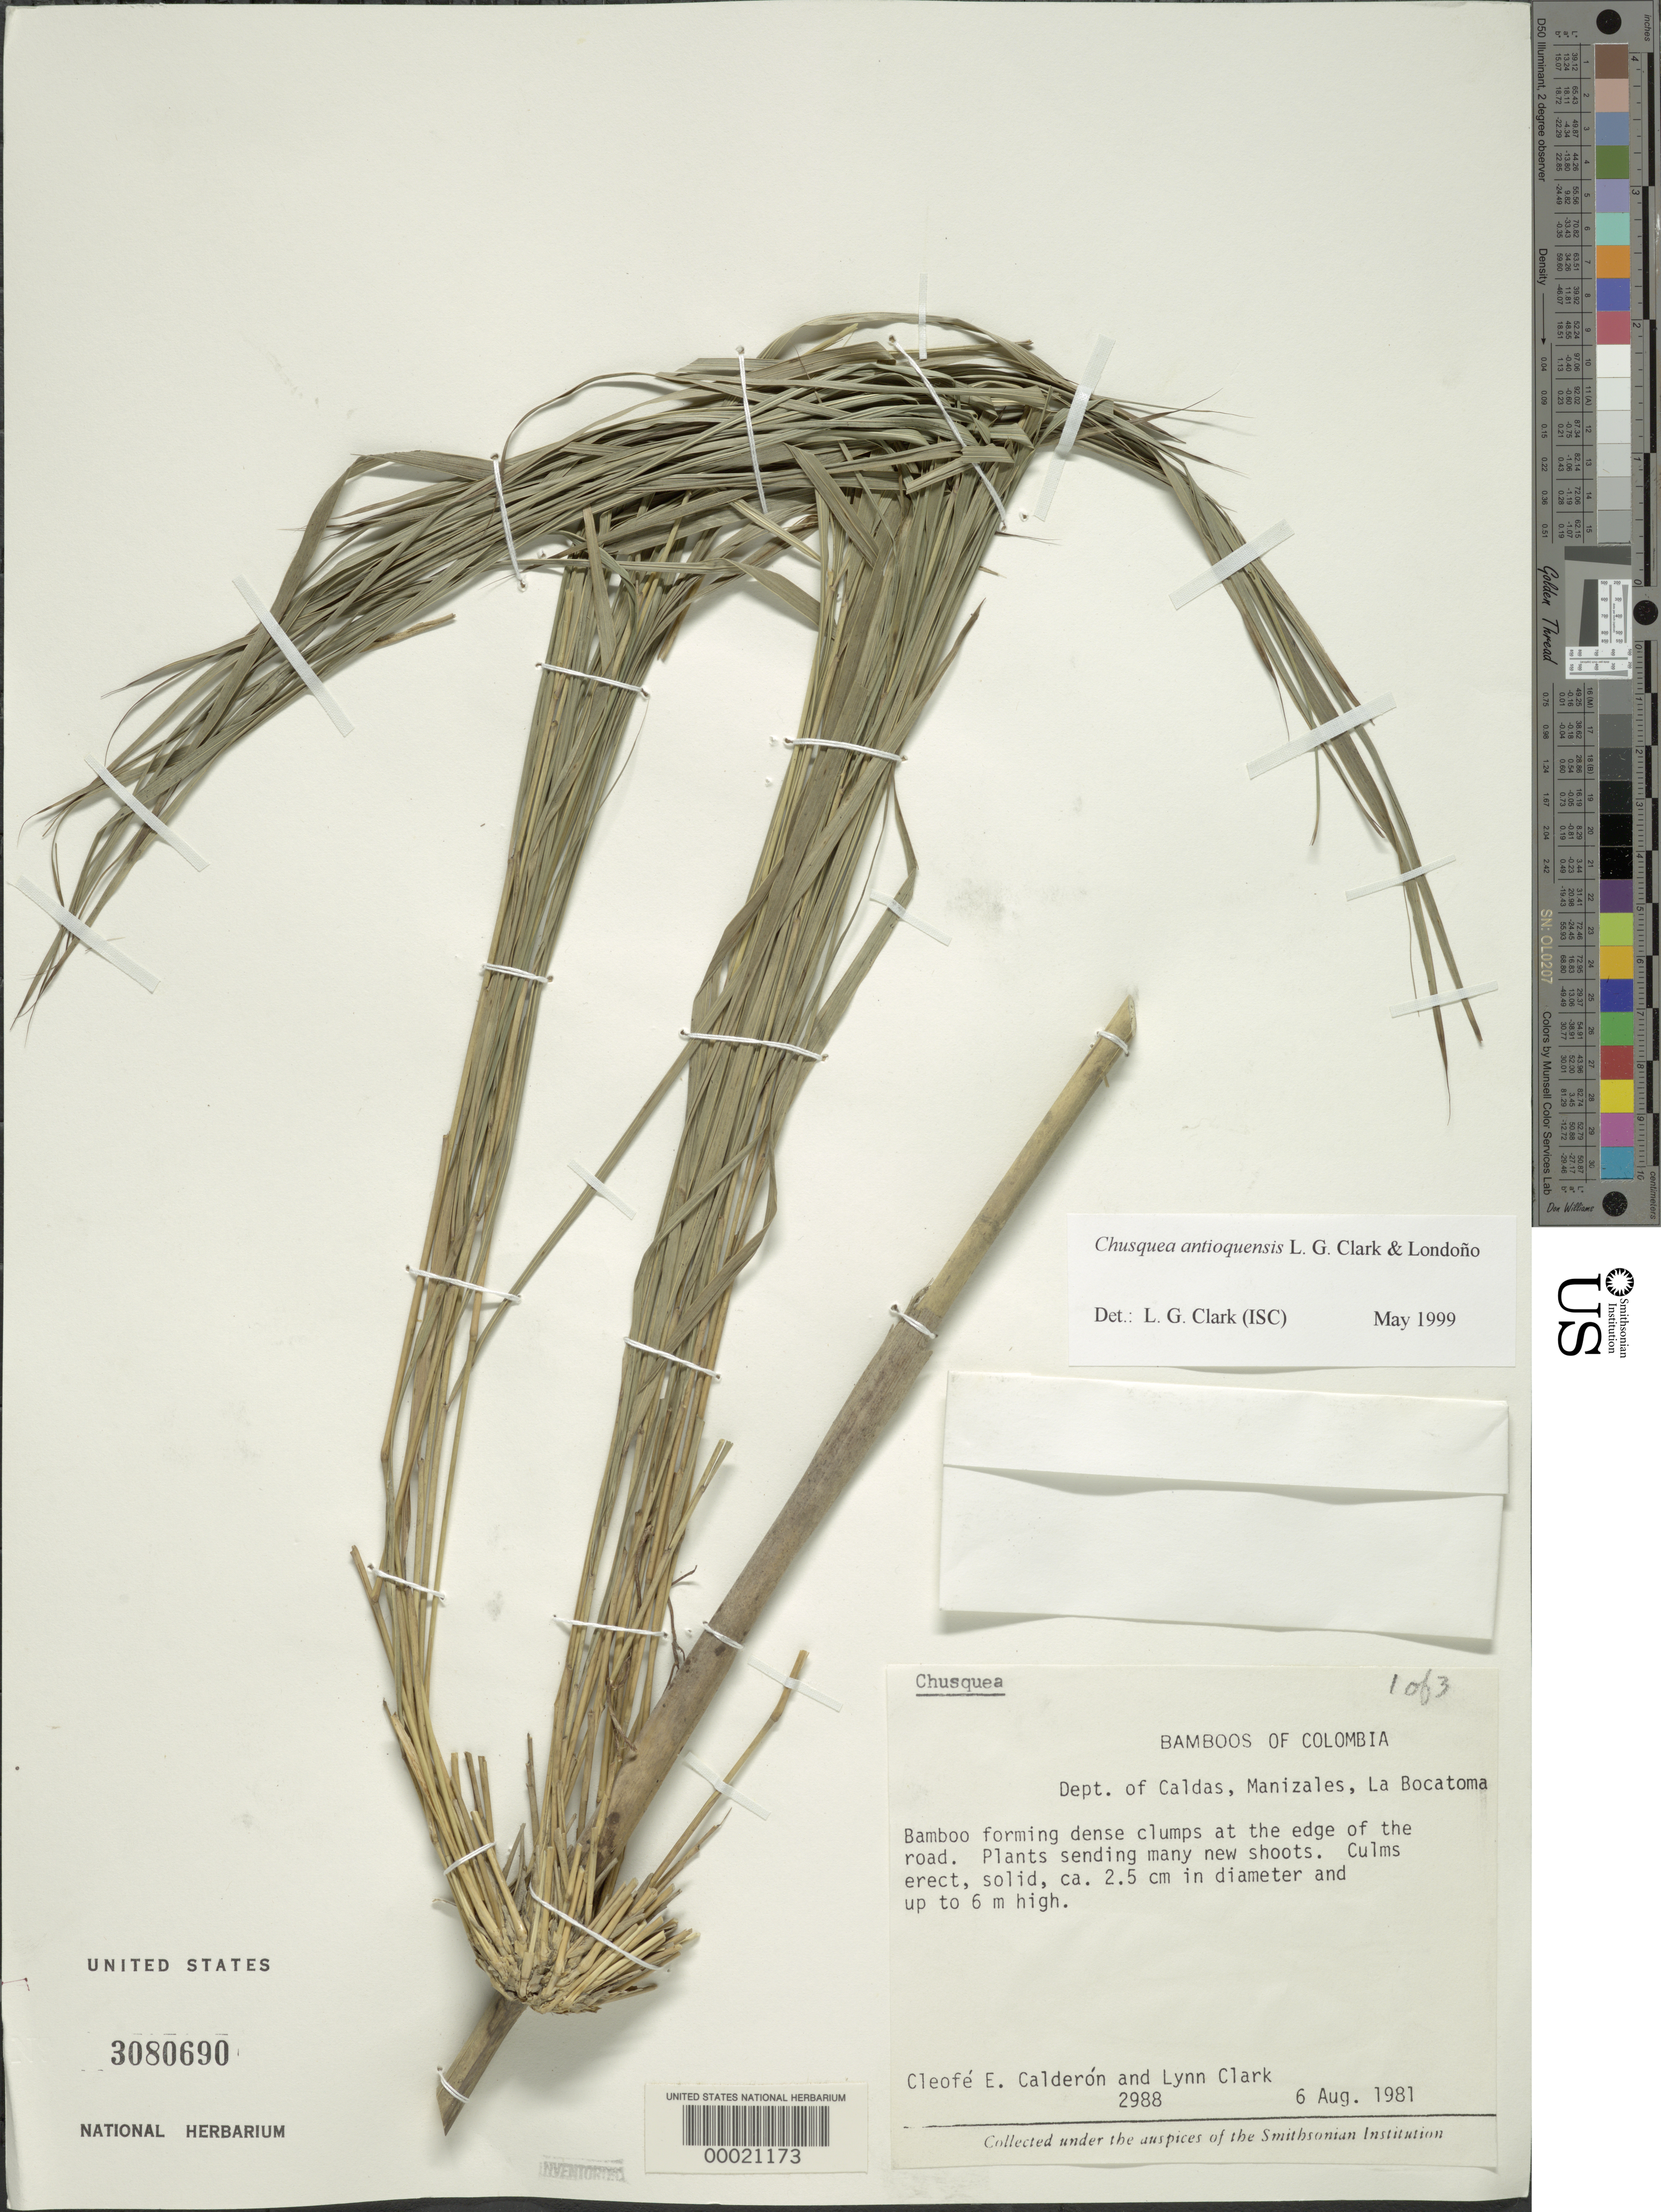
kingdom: Plantae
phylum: Tracheophyta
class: Liliopsida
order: Poales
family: Poaceae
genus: Chusquea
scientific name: Chusquea antioquensis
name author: L.G. Clark & Londoño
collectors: C. E. Calderón & L. G. Clark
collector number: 2988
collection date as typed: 06 Aug 1981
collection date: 1981-08-06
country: Colombia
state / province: Caldas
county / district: Manizales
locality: La Bocatoma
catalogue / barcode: US 3080690